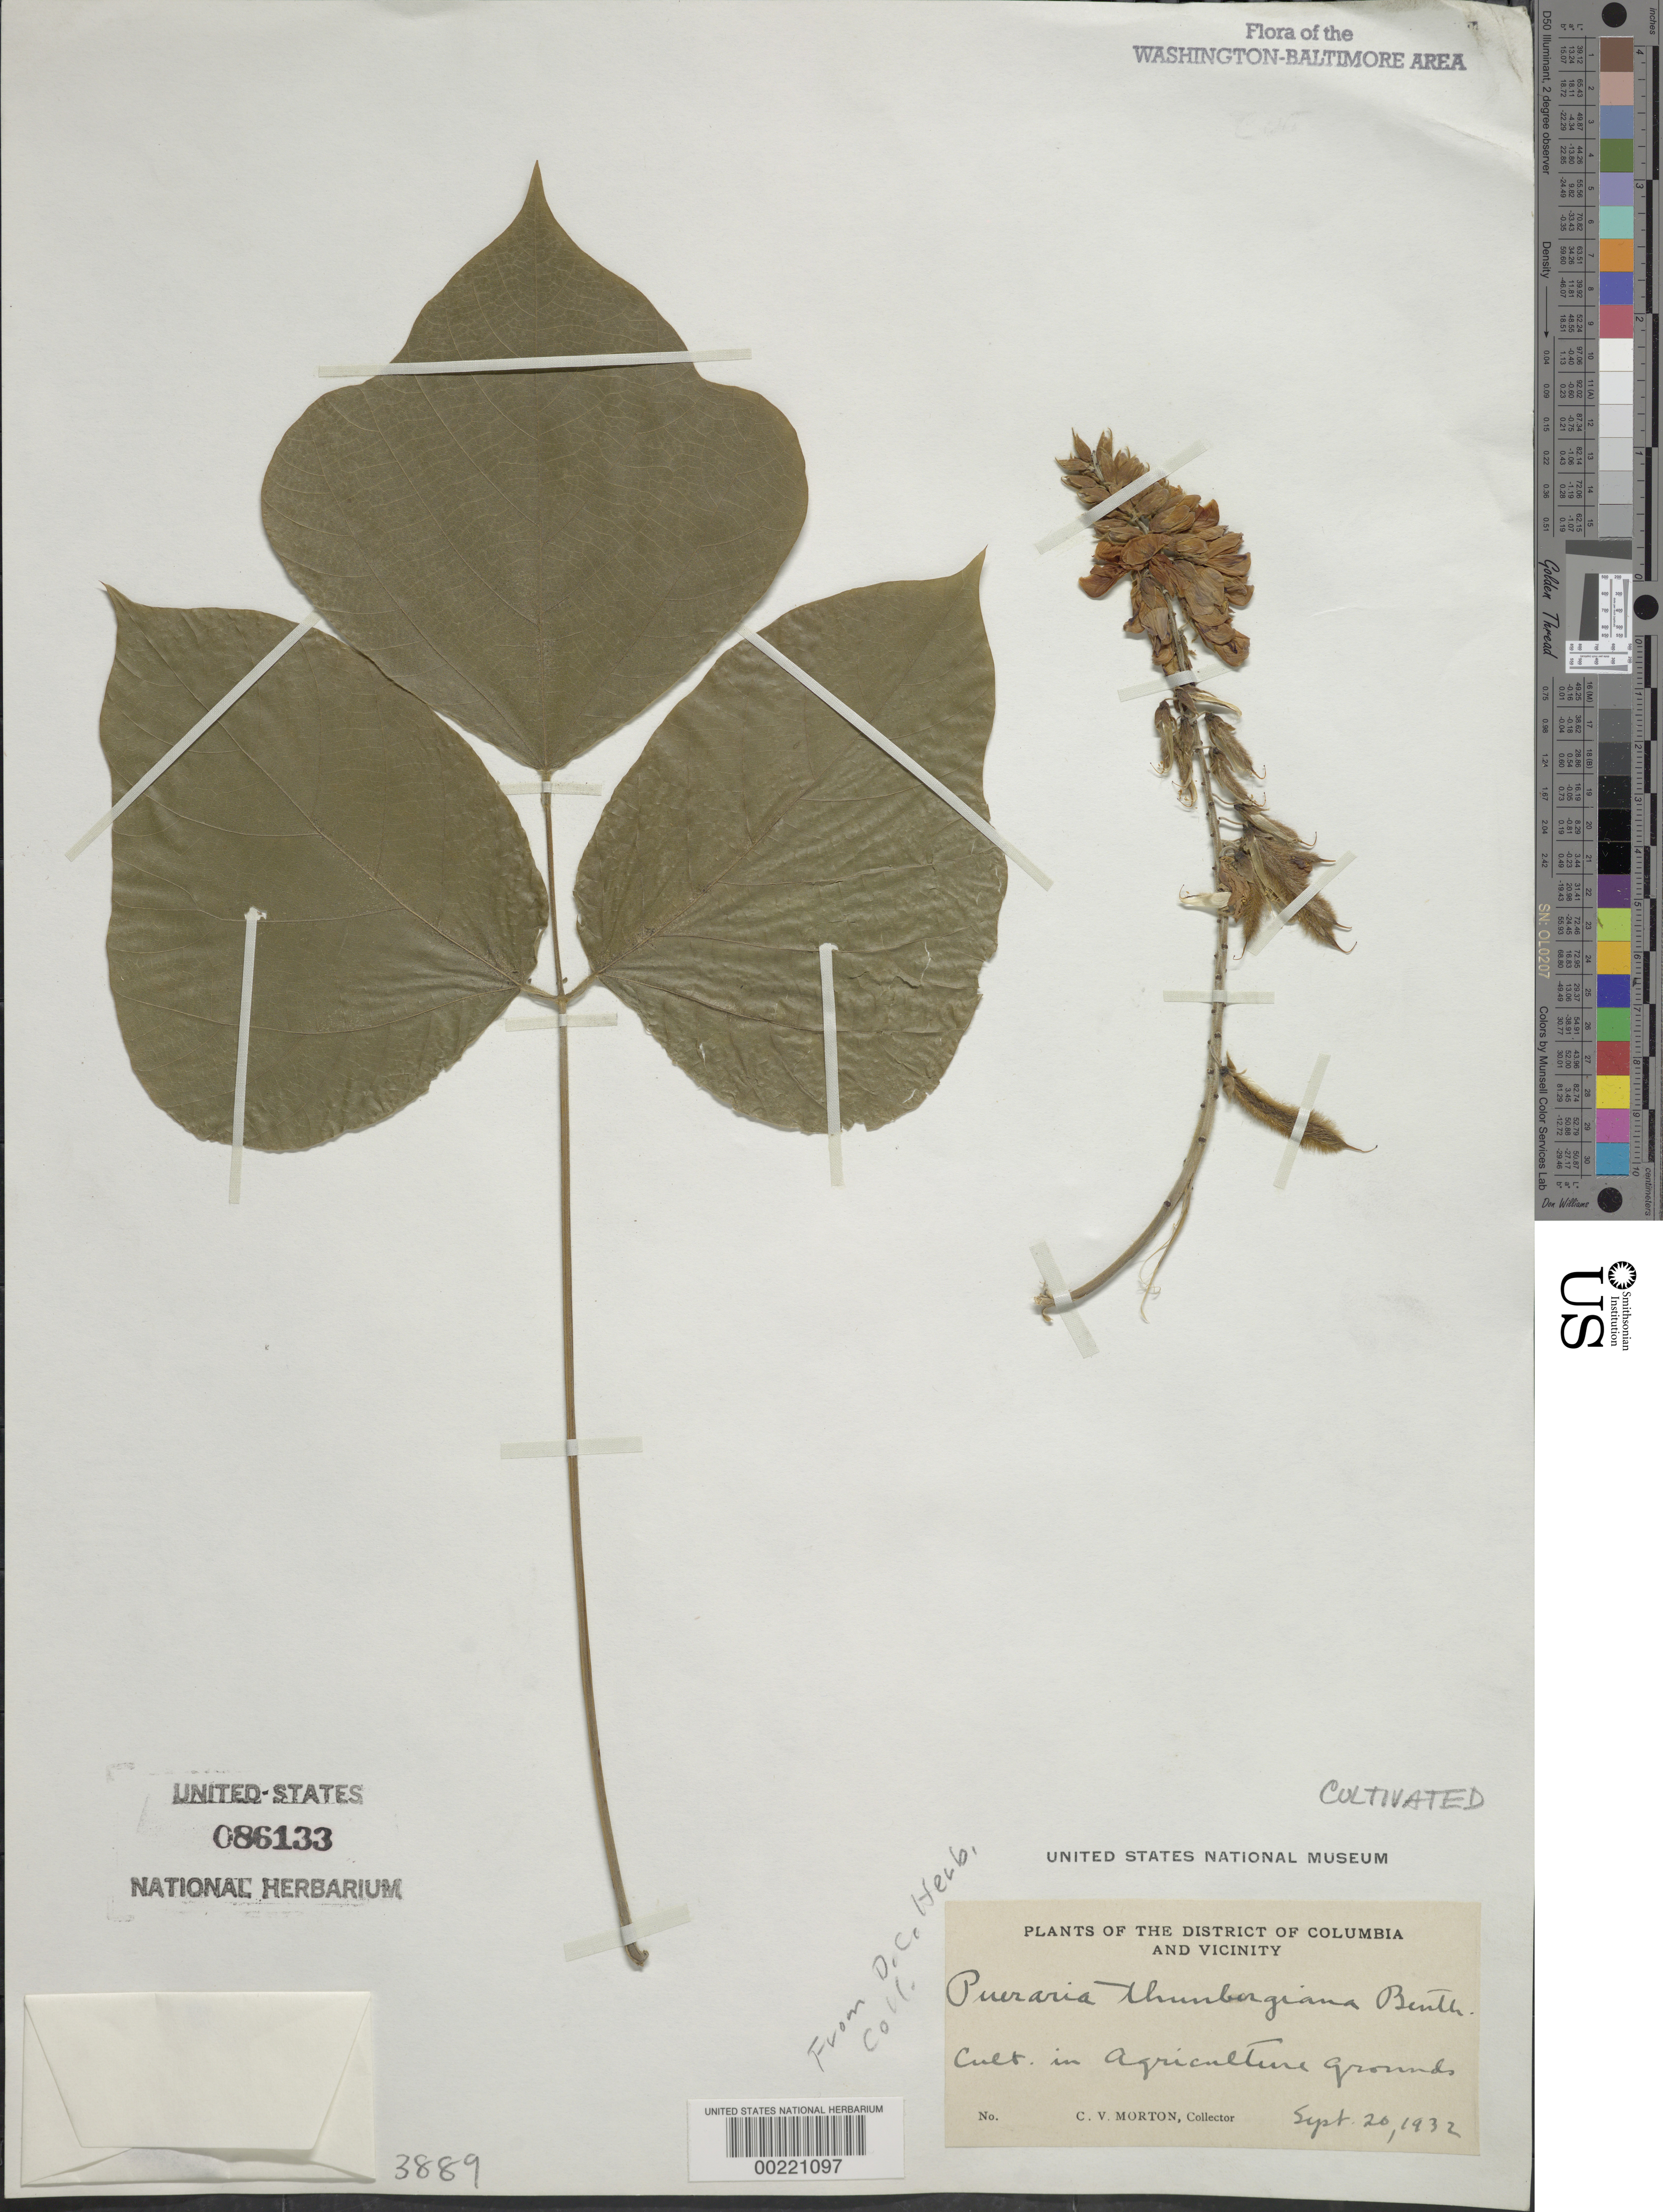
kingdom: Plantae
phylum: Tracheophyta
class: Magnoliopsida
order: Fabales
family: Fabaceae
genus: Pueraria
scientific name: Pueraria montana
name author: (Lour.) Merr.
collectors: C. V. Morton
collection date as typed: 20 Sep 1932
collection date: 1932-09-20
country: United States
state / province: District of Columbia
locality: Department of agriculture grounds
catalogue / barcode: US 86133